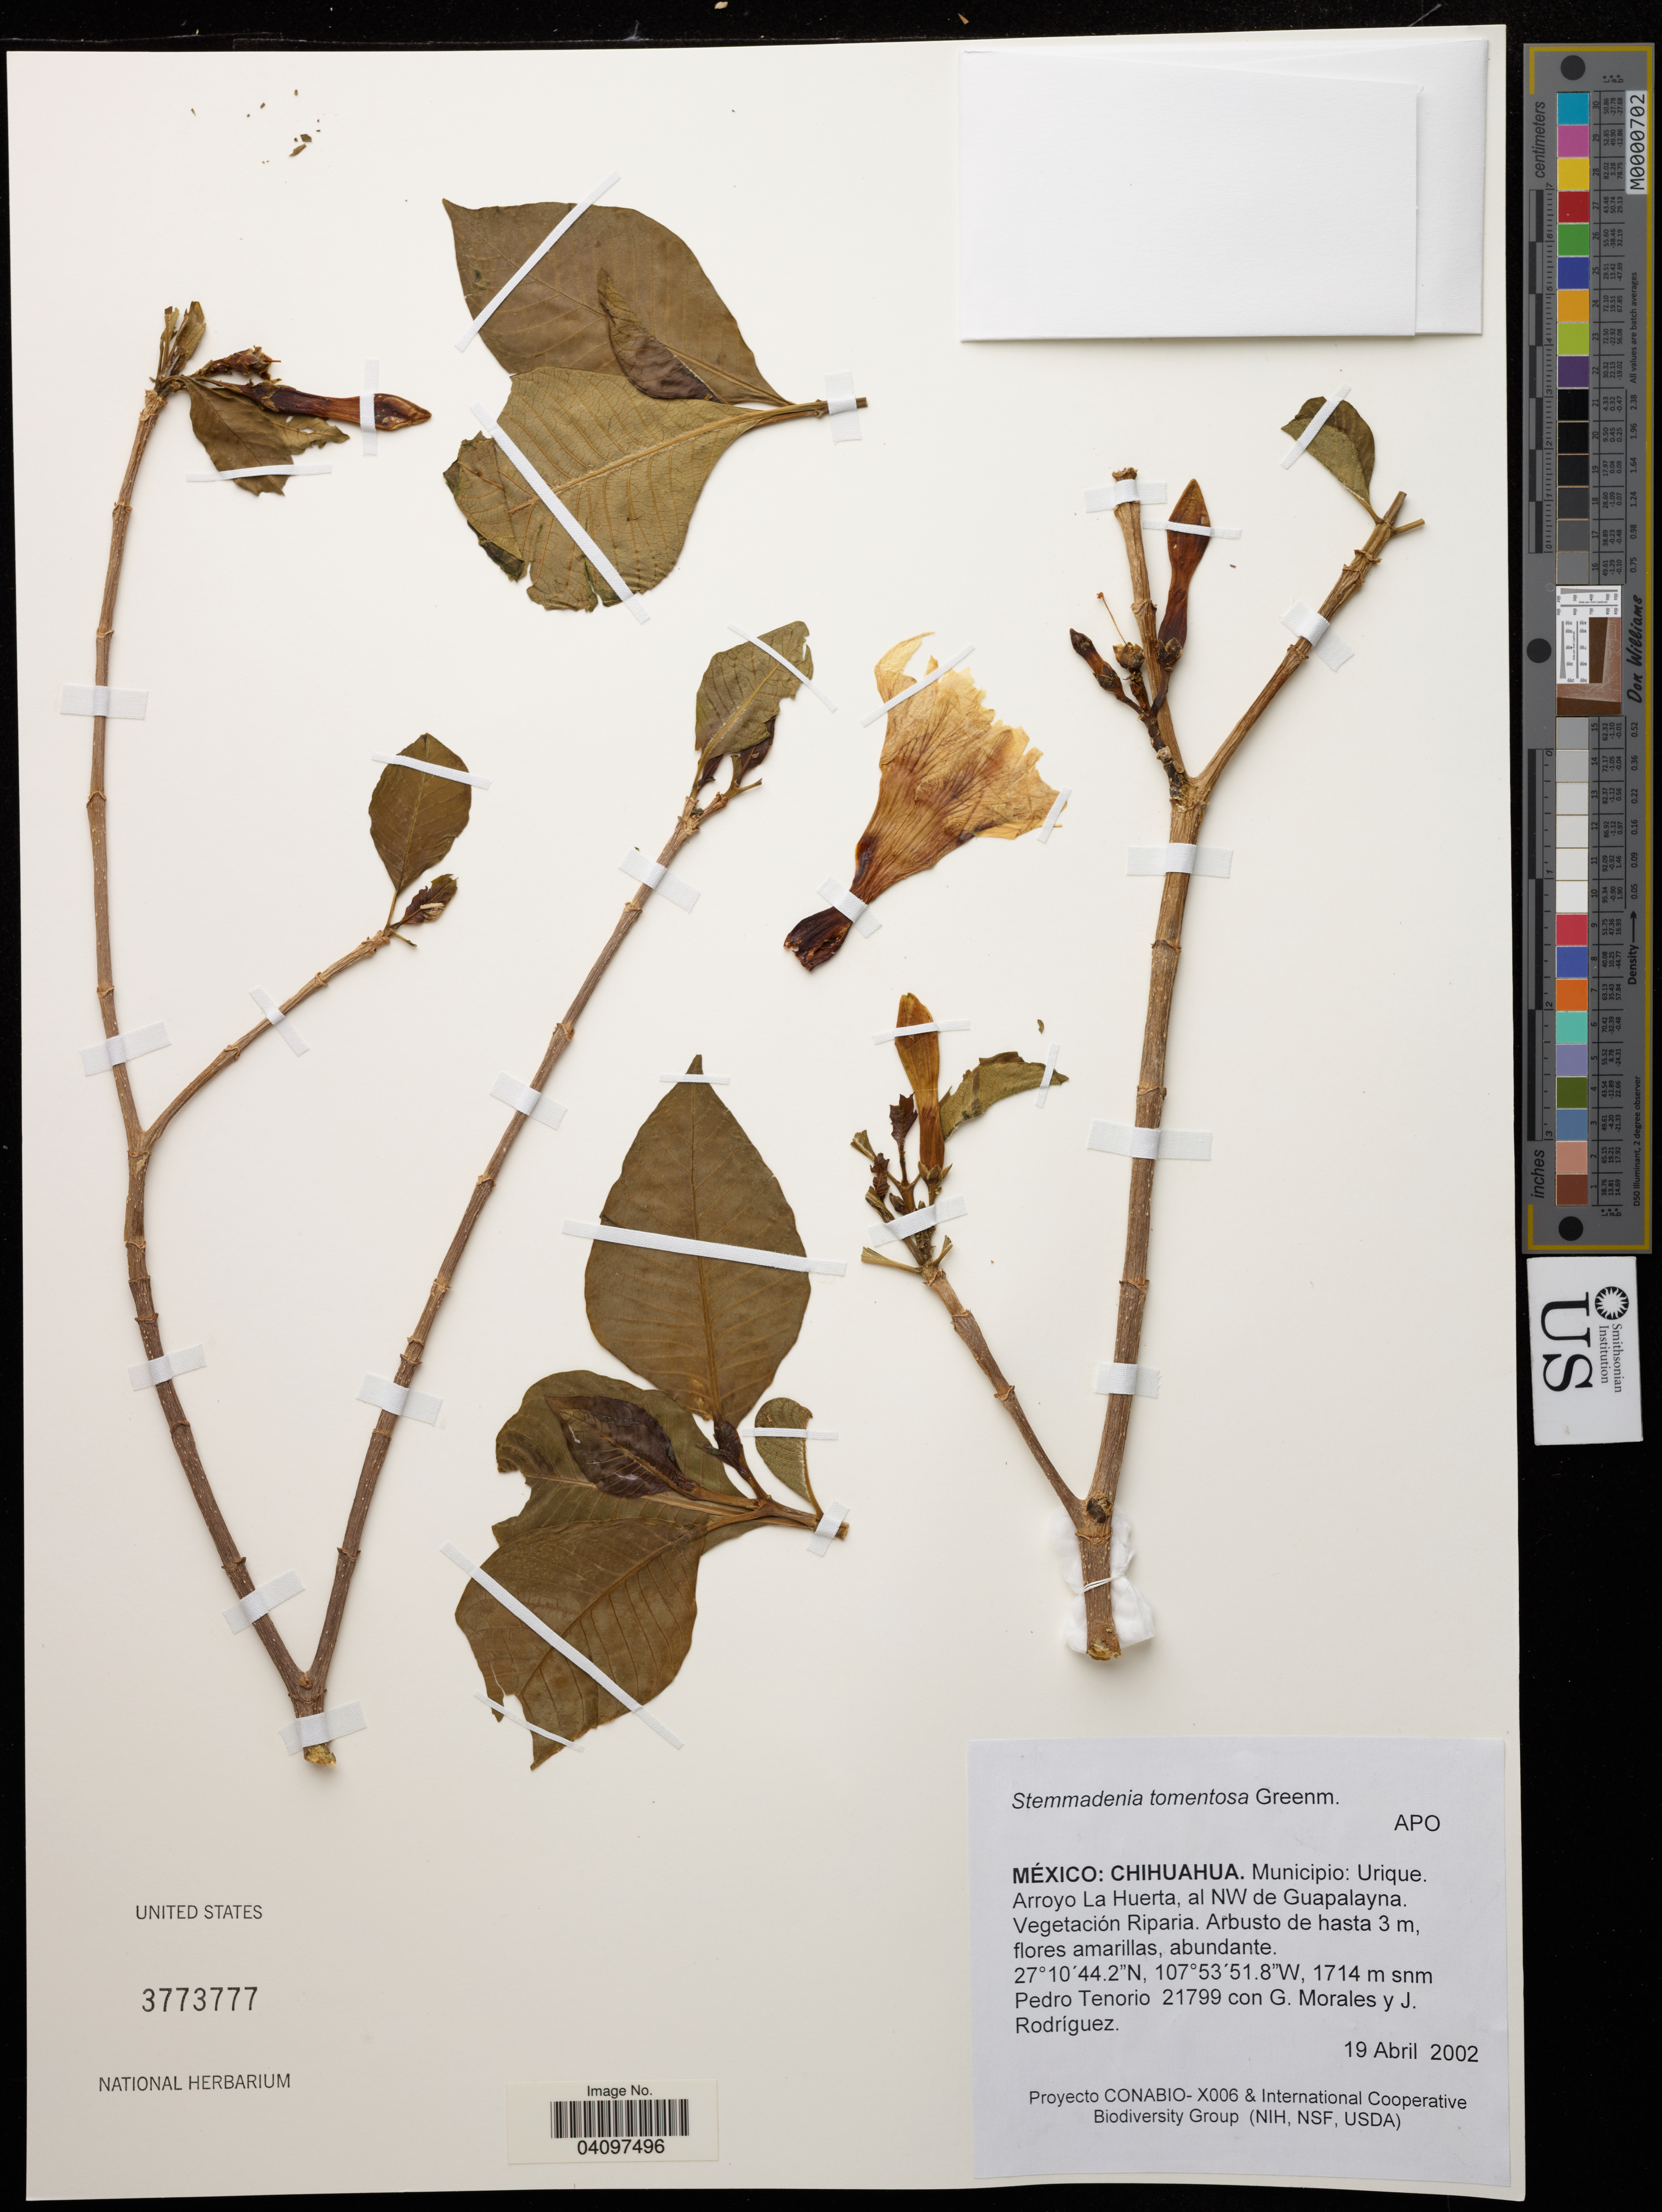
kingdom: Plantae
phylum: Tracheophyta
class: Magnoliopsida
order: Gentianales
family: Apocynaceae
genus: Stemmadenia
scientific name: Stemmadenia tomentosa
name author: Greenm.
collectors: Tenorio, P., G. Morales & J. Rodríguez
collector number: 21799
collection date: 2002-04-19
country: Mexico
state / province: Chihuahua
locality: Municipio: Urique. Arroyo La Huerta, al NW de Guapalayna.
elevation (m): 1714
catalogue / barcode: US 3773777